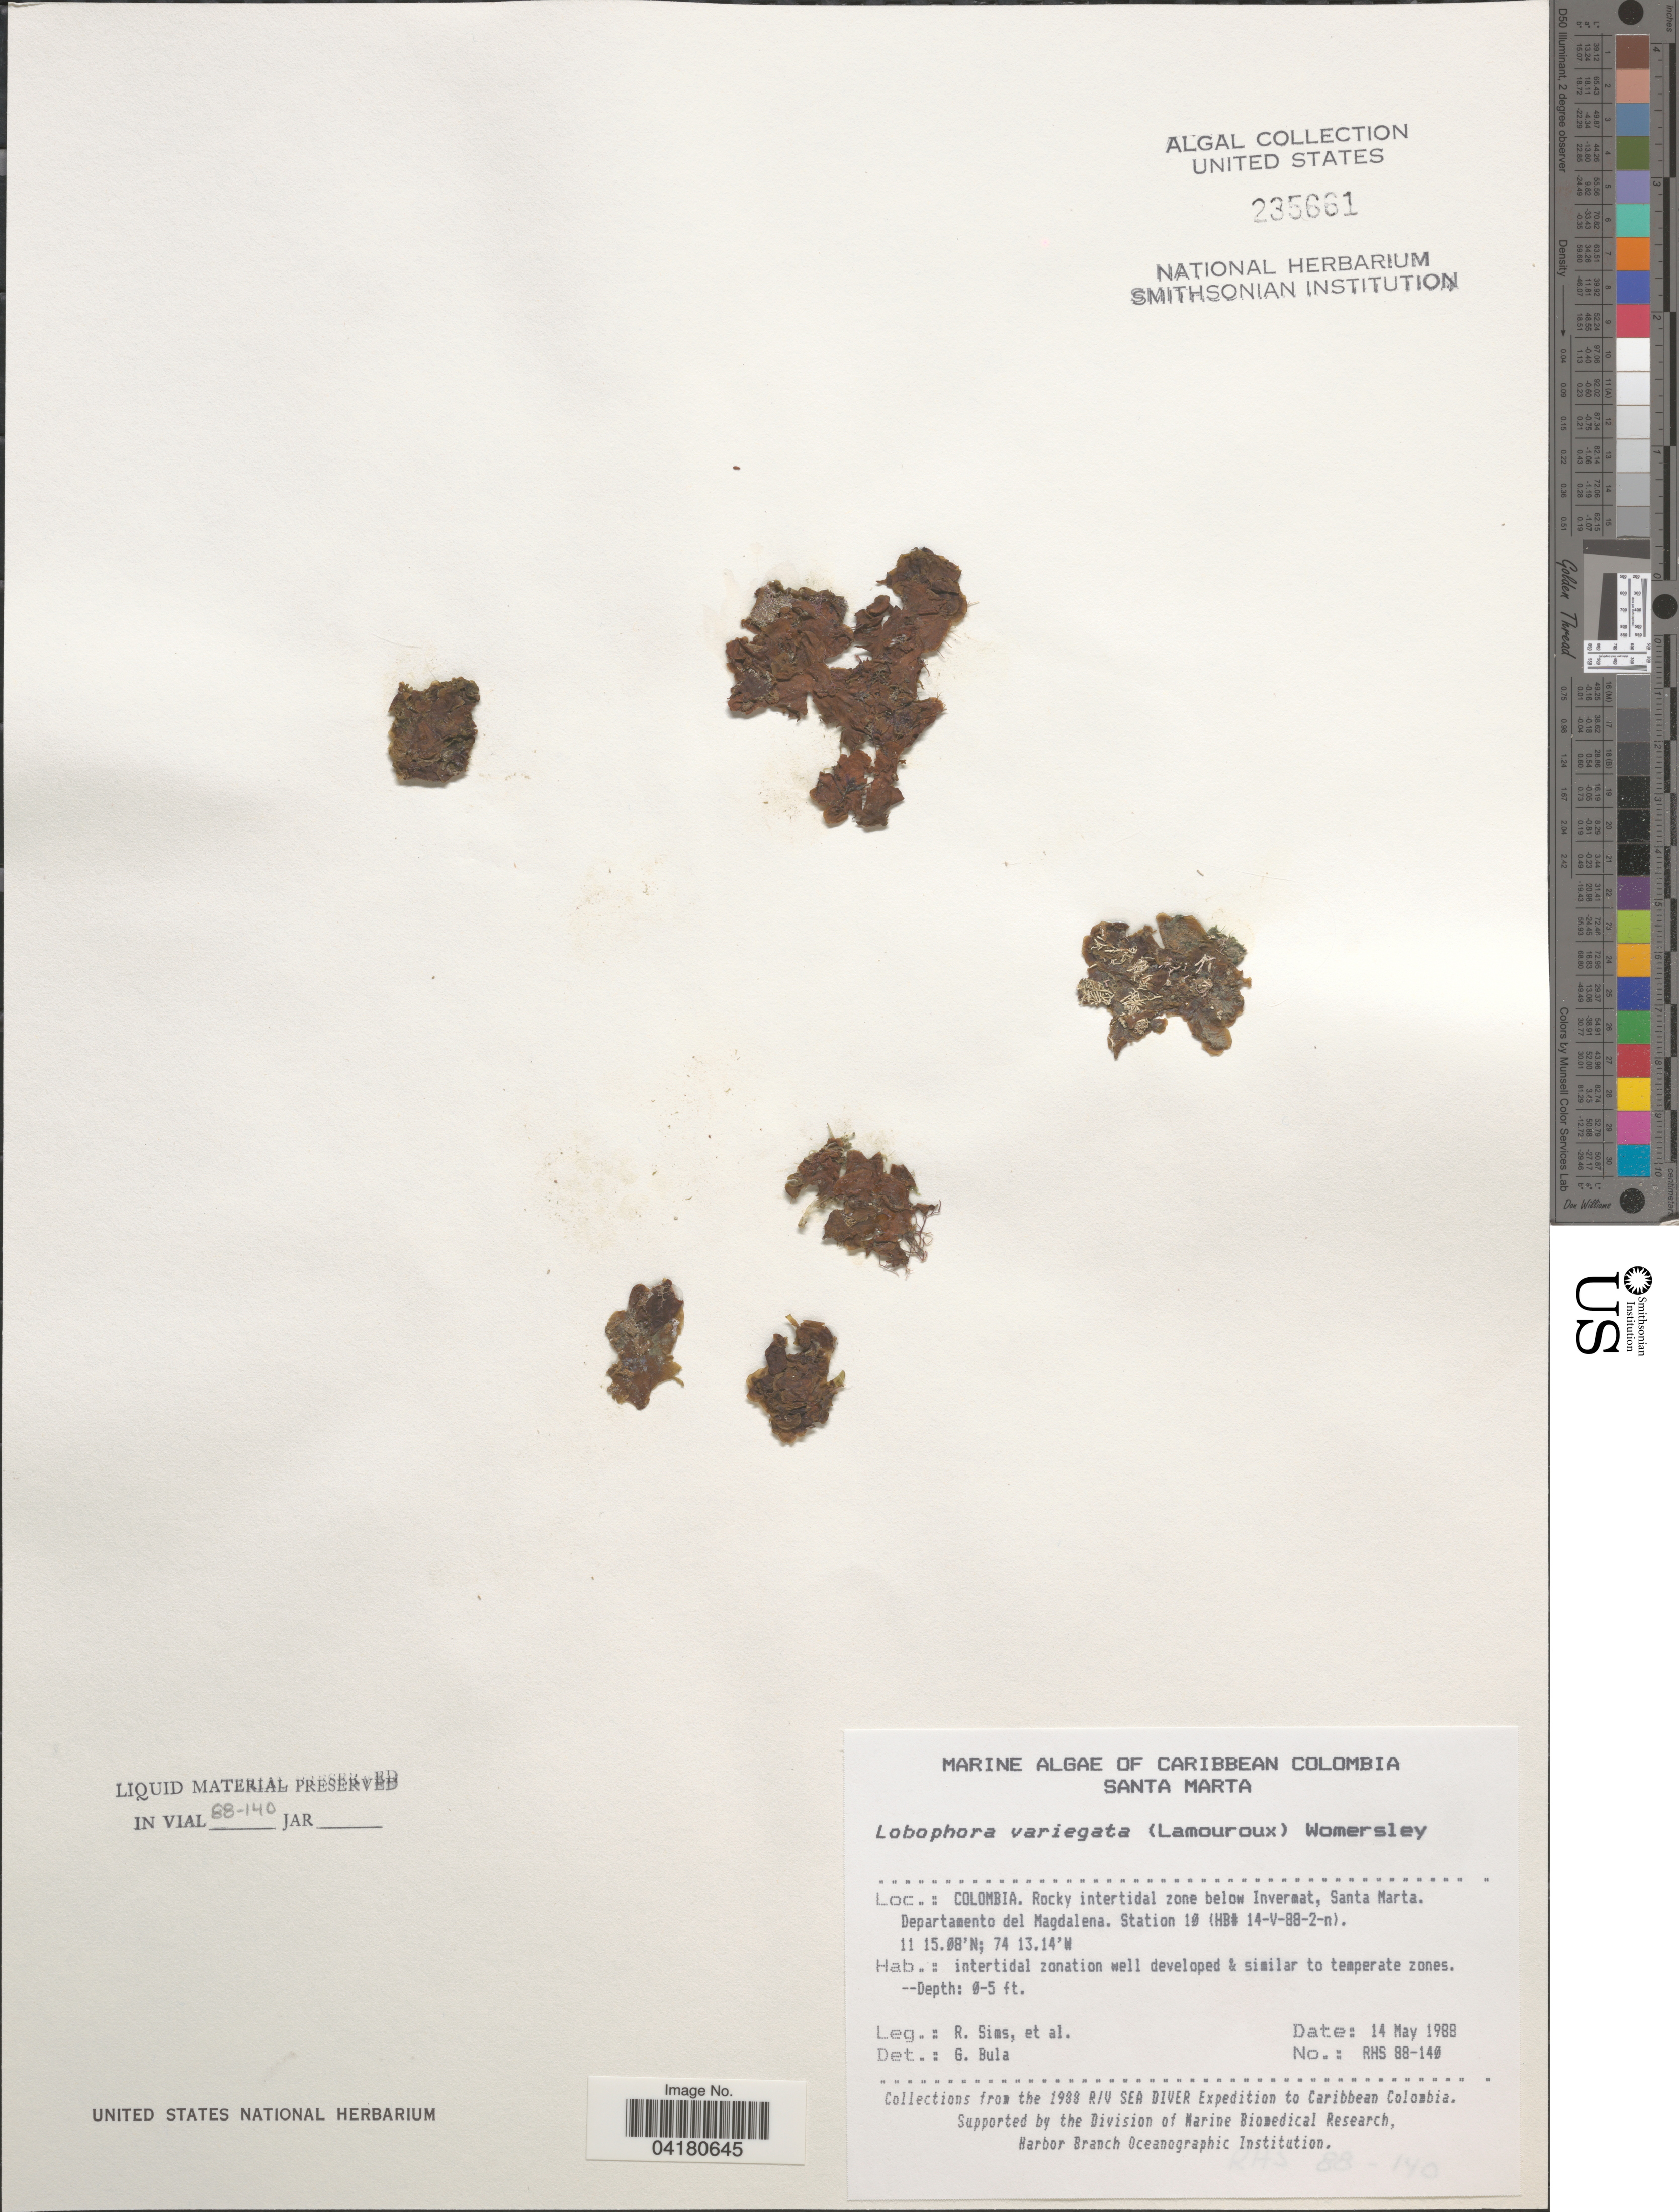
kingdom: Chromista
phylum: Ochrophyta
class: Phaeophyceae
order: Dictyotales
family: Dictyotaceae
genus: Lobophora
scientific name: Lobophora variegata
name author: (J.V.Lamouroux) Womersley & E.C. Oliveira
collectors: R. Sims & et al.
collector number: RHS88-140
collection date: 1988-05-14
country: Colombia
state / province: Magdalena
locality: Caribbean Colombia. Rocky intertidal zone below Invermat, Santa Marta. Departamento del Magdalena. Station 10 (HB# 14-V-88-2-n). The 1988 R/V Sea Diver Expedition to Caribbean Colombia.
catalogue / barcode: US 235661